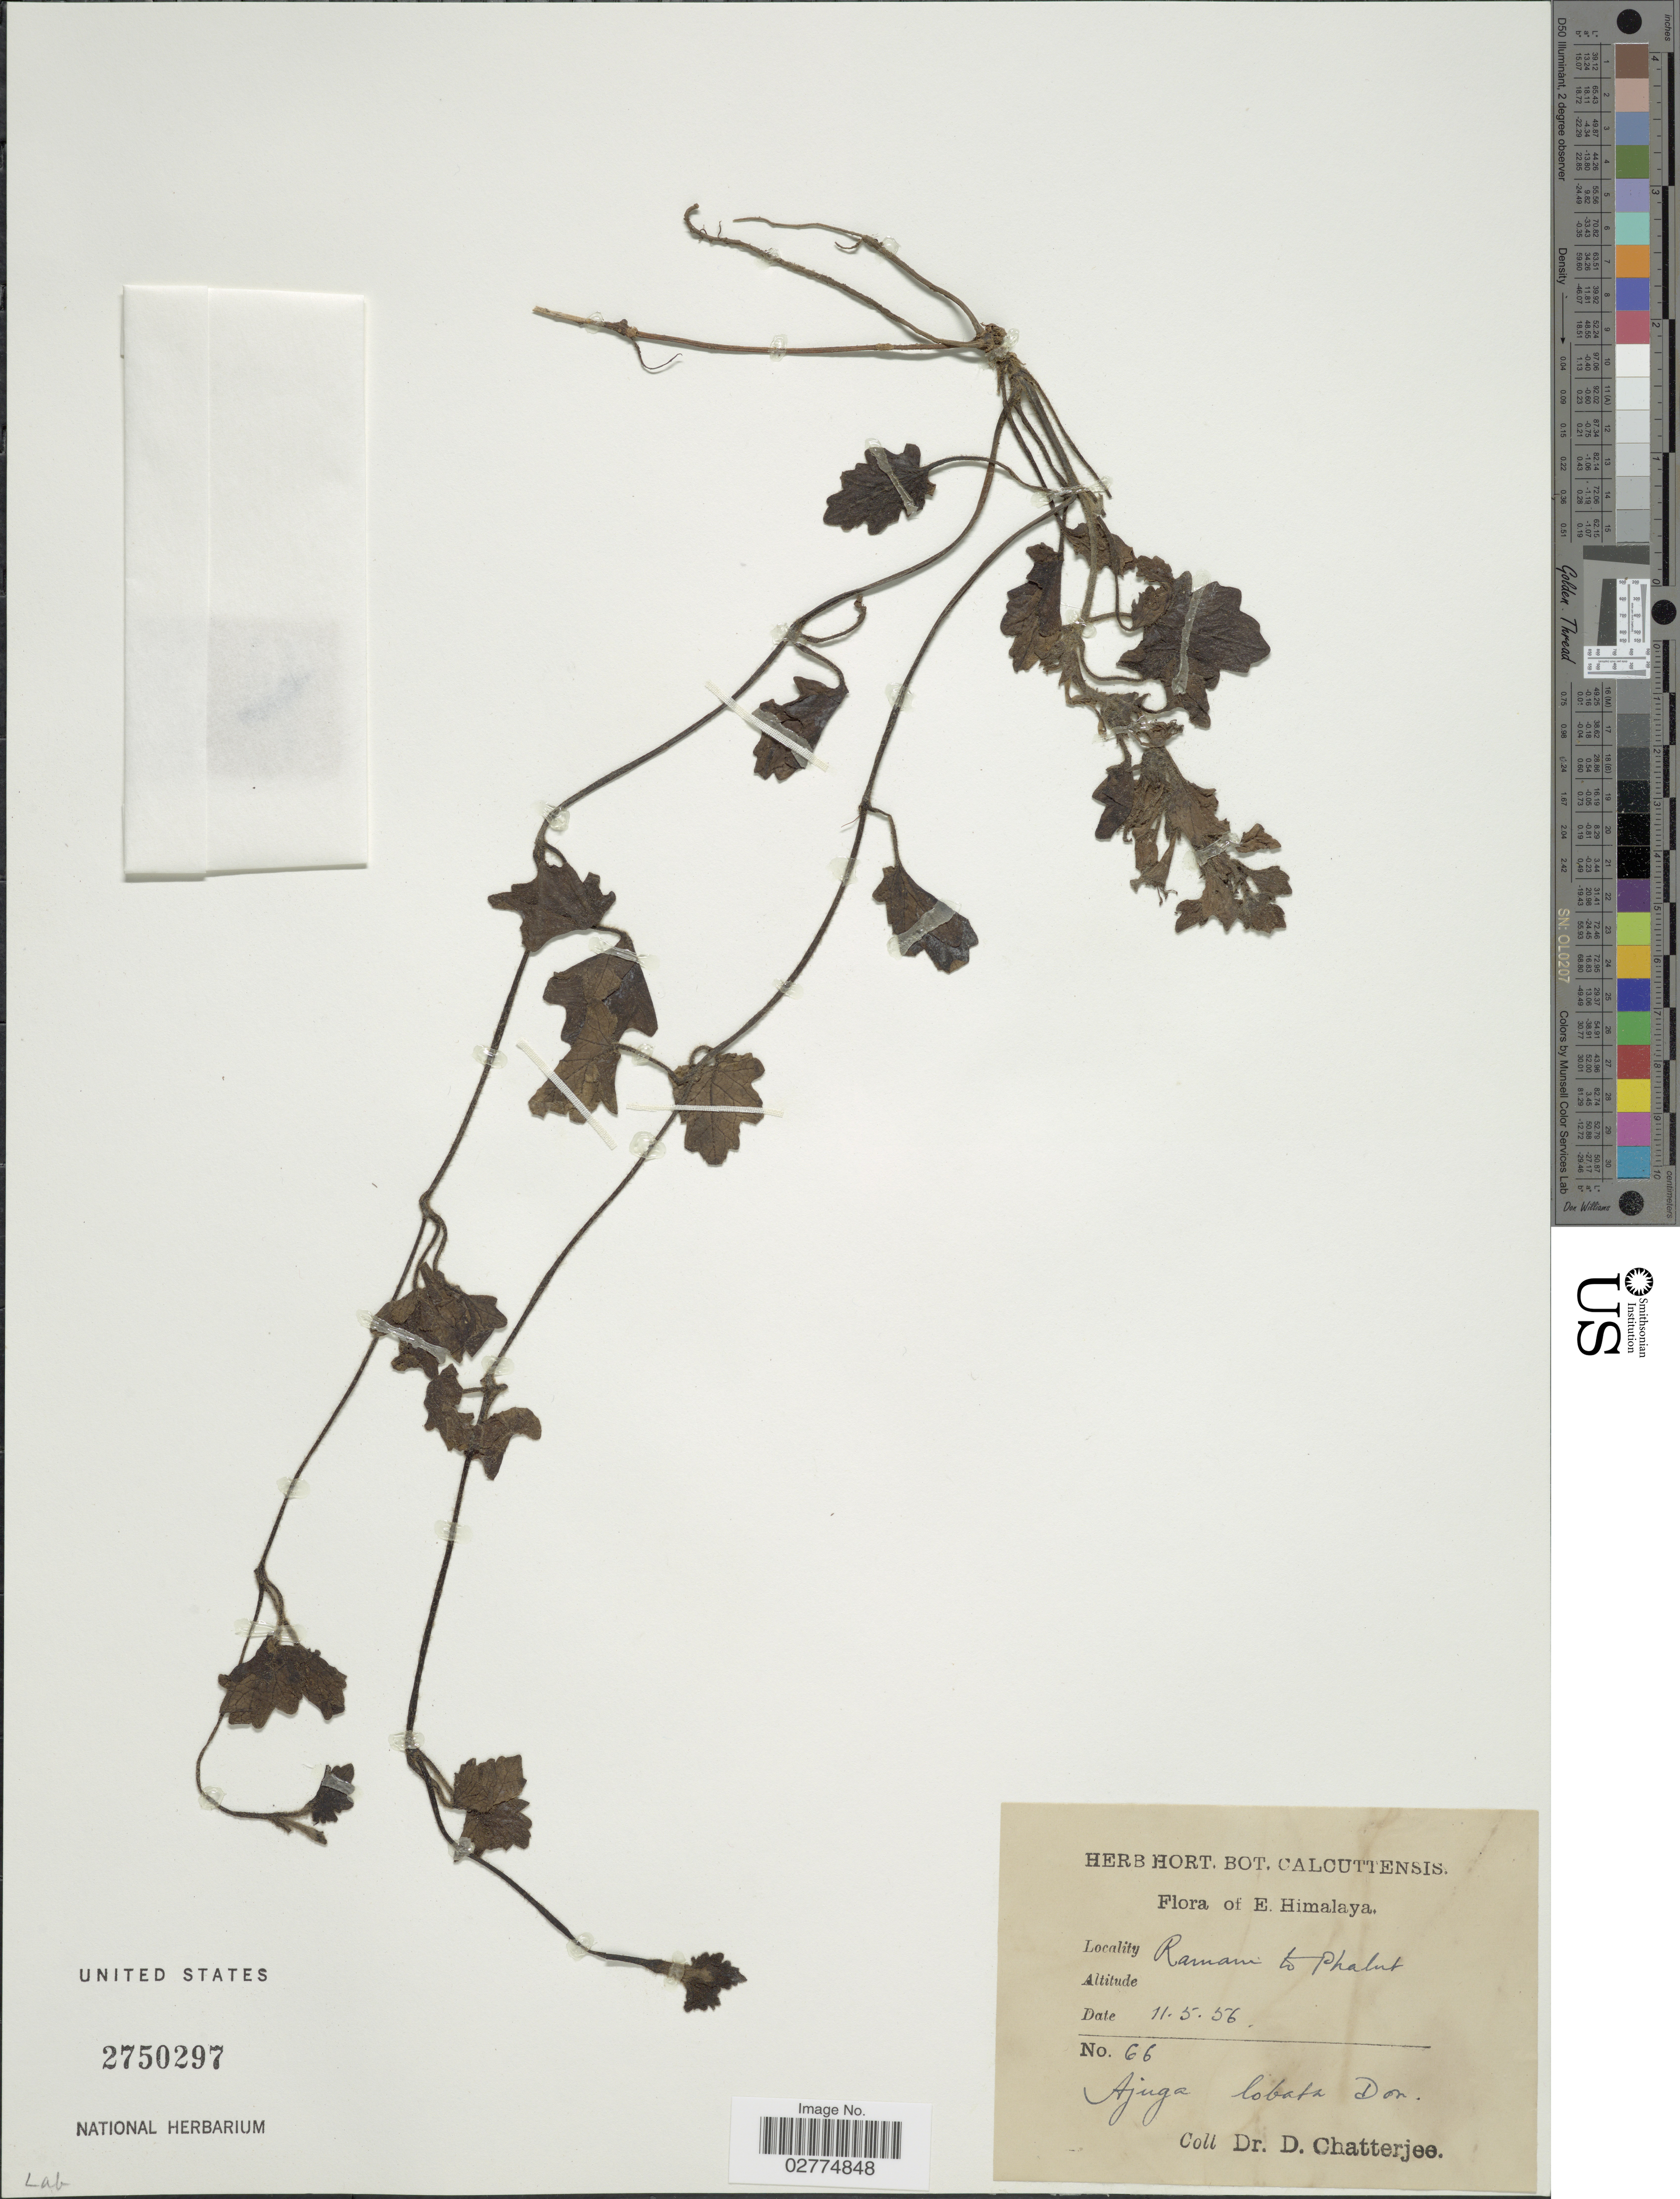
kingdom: Plantae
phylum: Tracheophyta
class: Magnoliopsida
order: Lamiales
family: Lamiaceae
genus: Ajuga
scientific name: Ajuga lobata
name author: D. Don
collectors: D. Chatterjee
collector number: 66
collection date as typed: Transcribed d/m/y: 11/5/56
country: India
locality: E. Himalaya, Ramani to Phalut.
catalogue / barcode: US 2750297